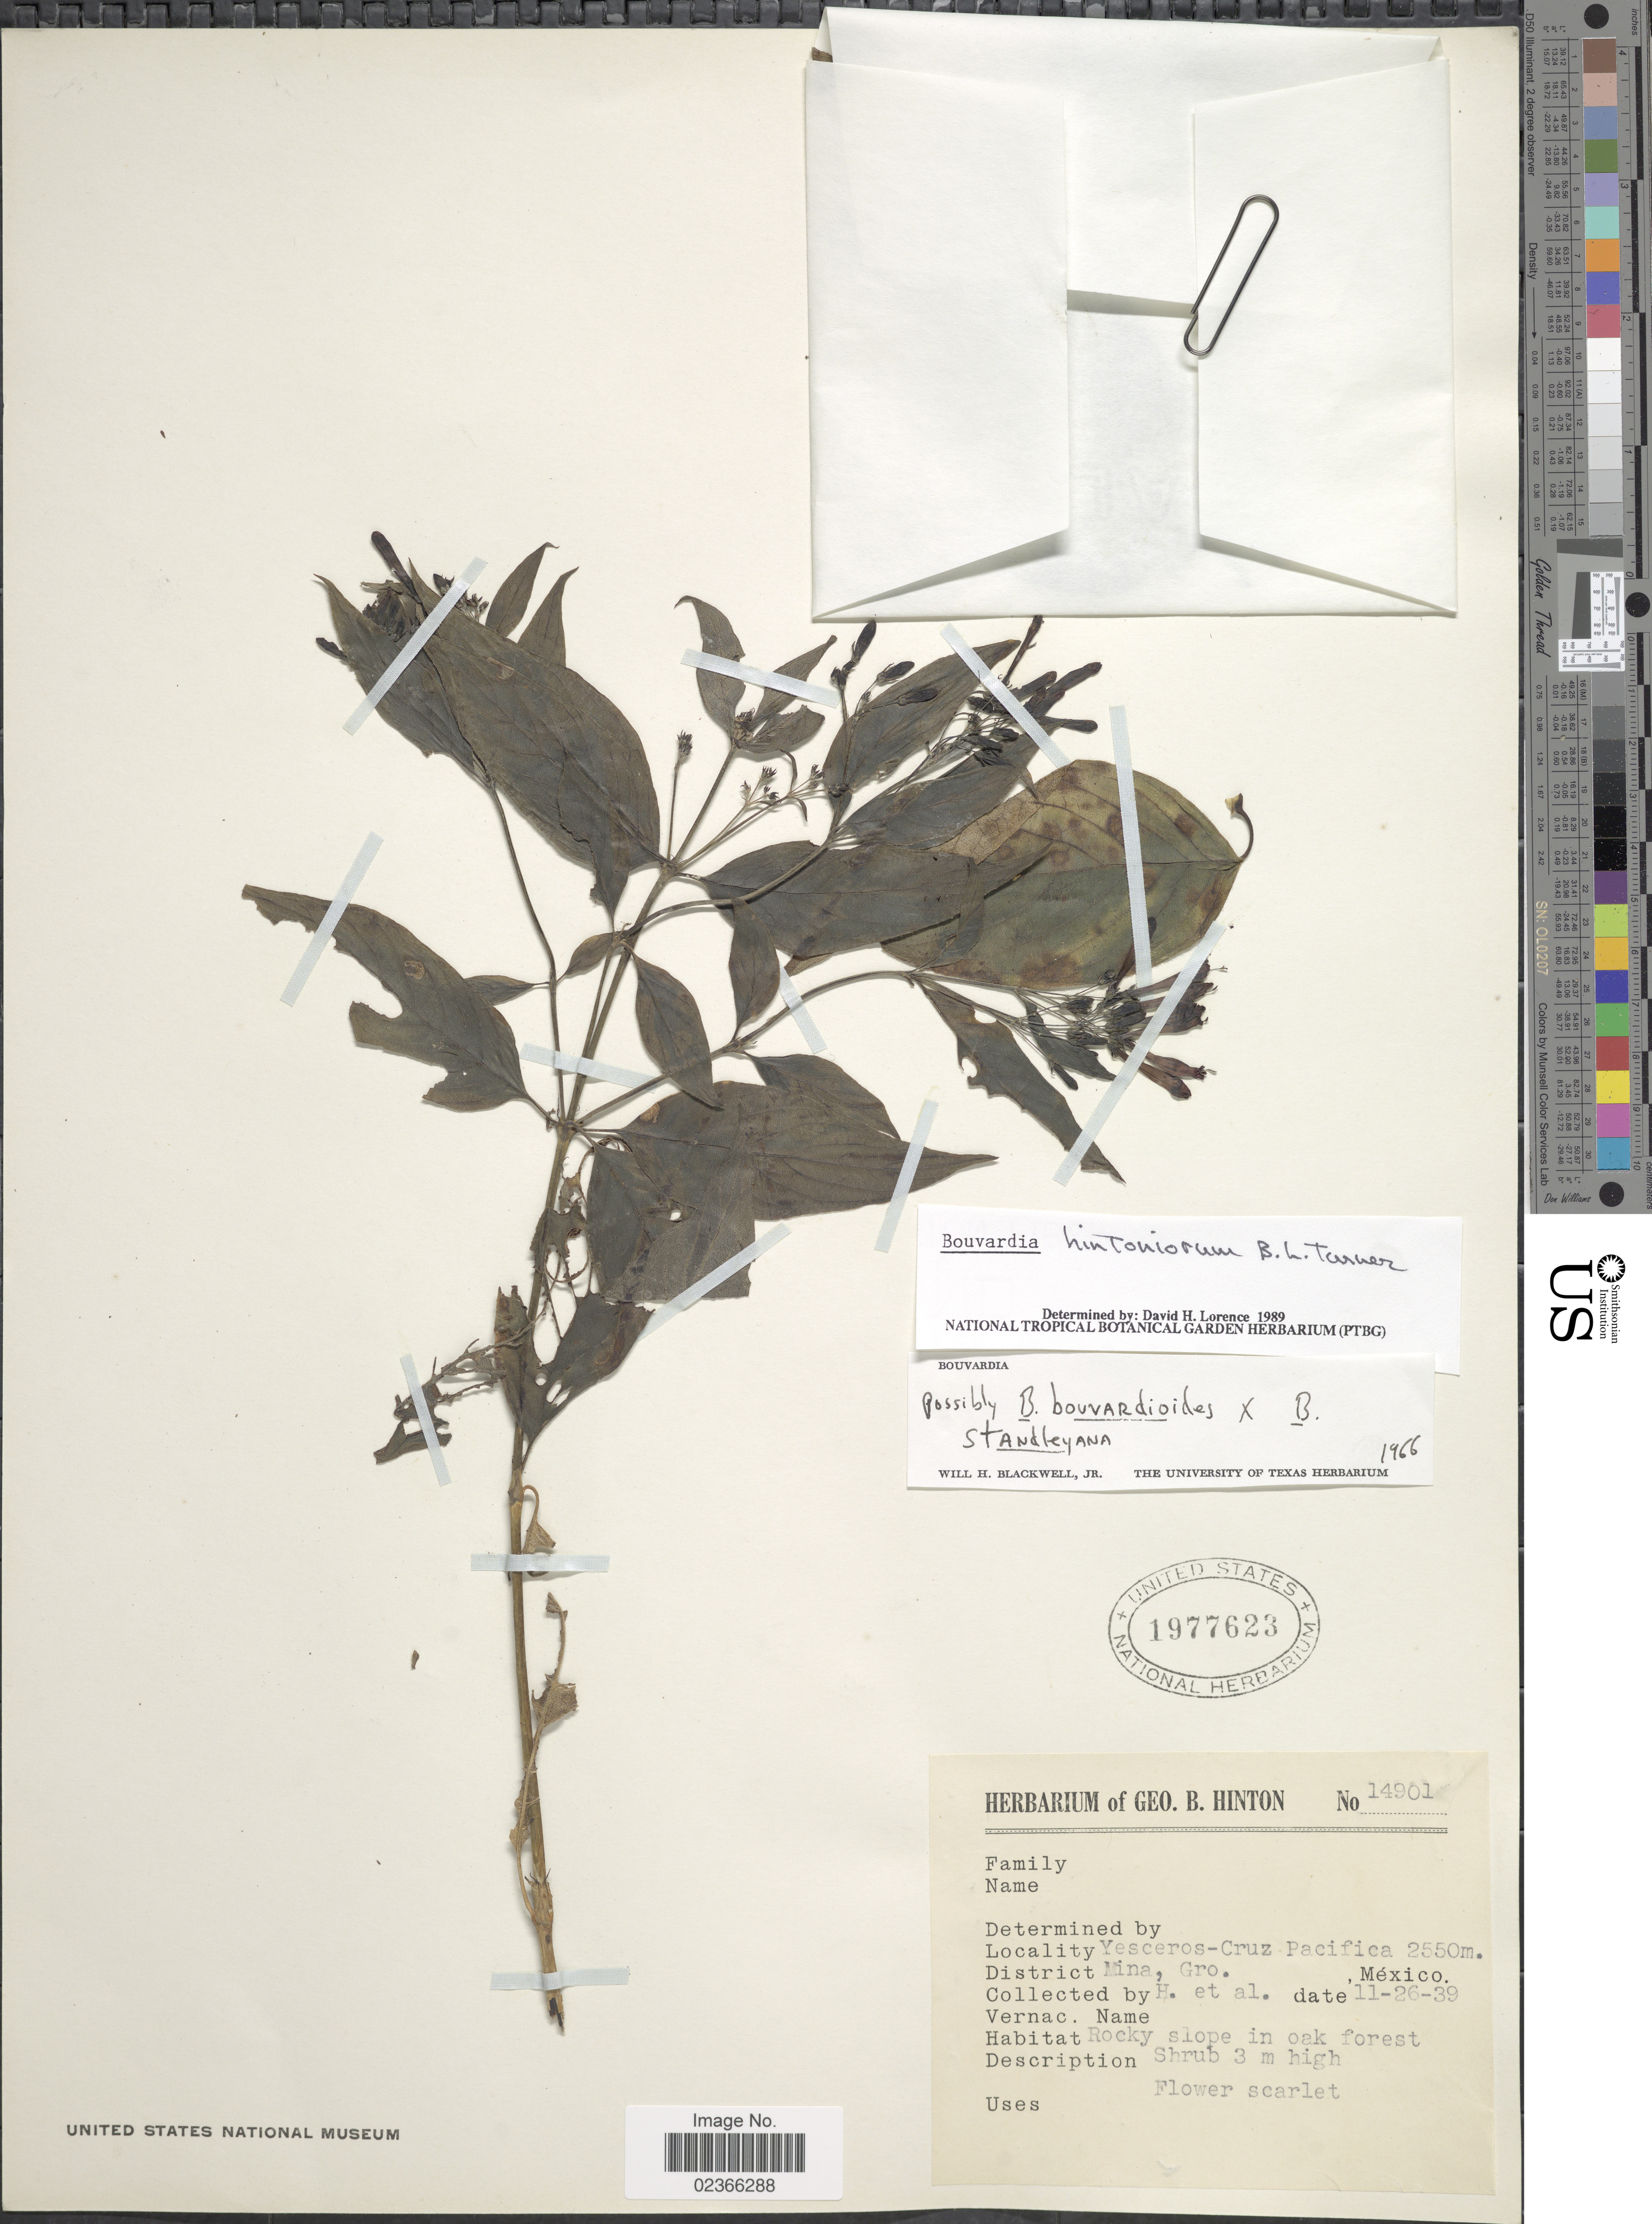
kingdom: Plantae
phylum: Tracheophyta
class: Magnoliopsida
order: Gentianales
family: Rubiaceae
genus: Bouvardia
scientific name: Bouvardia hintoniorum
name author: B.L. Turner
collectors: G. B. Hinton & et al.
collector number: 14901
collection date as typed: Transcribed d/m/y: 26/11/39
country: Mexico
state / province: Guerrero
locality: Yesceros-Cruz Pacifica, Mina, Gro. Mexico.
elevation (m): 2550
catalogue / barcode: US 1977623